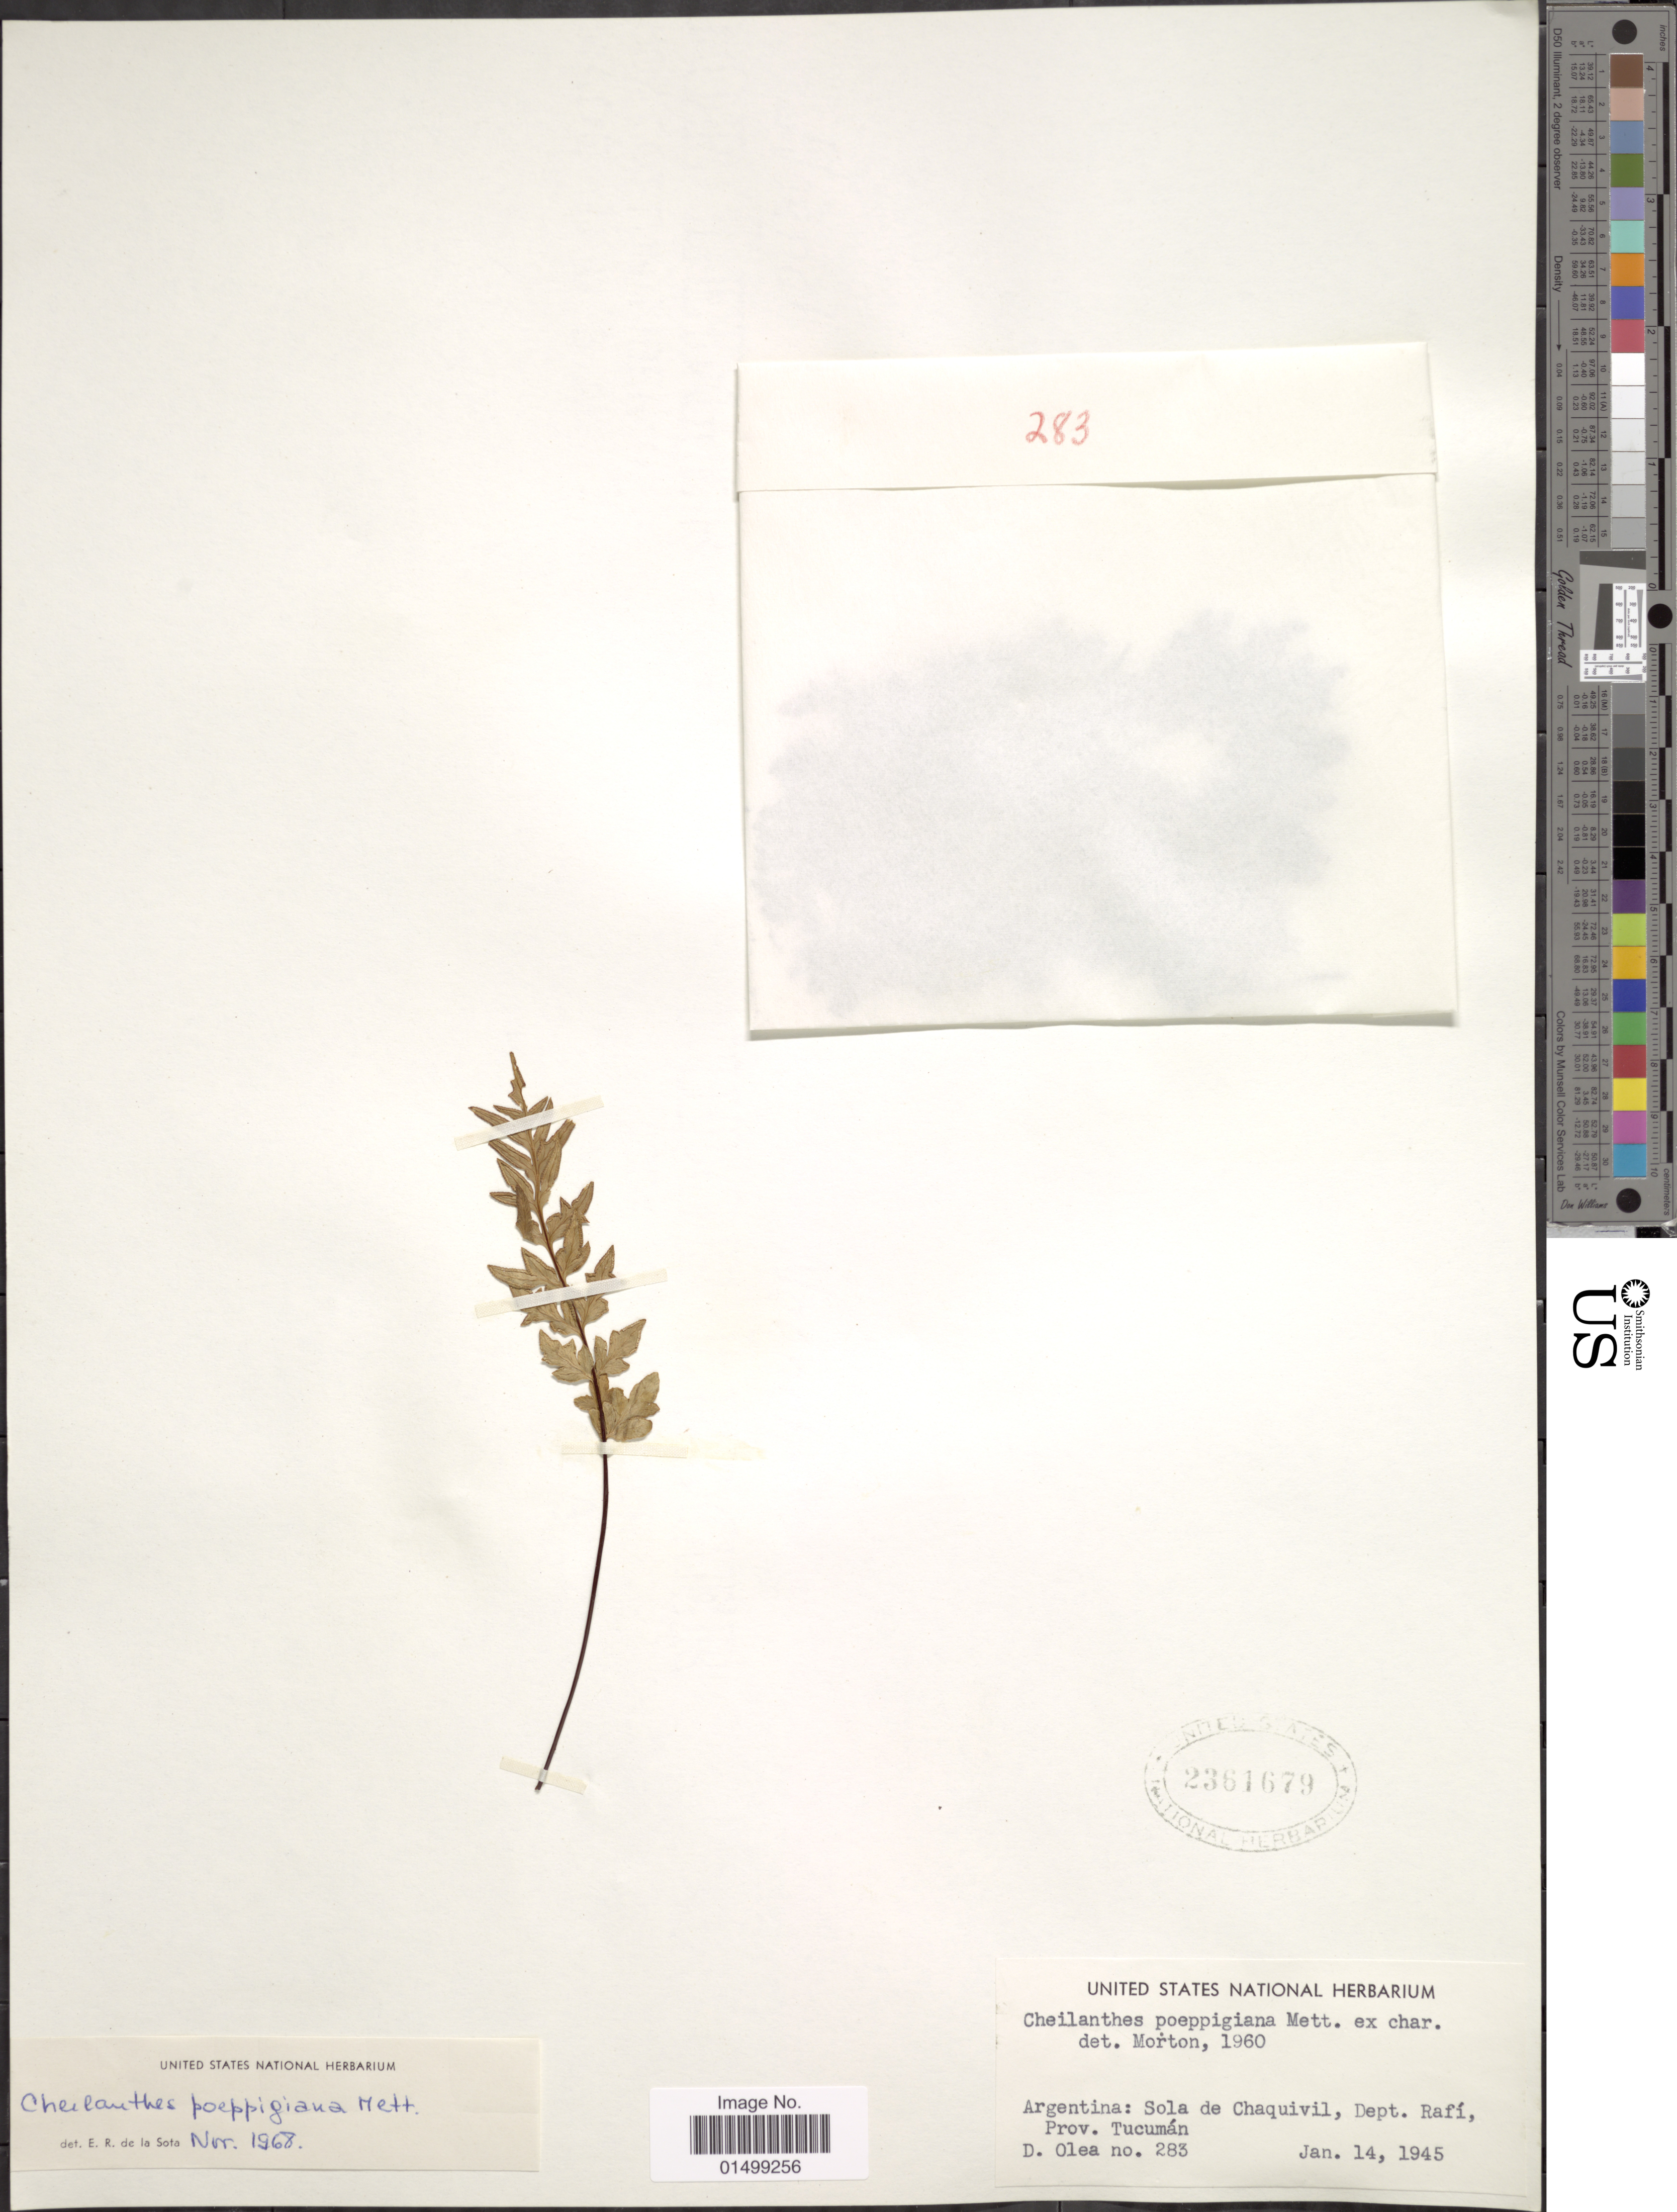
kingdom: Plantae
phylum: Tracheophyta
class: Polypodiopsida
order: Polypodiales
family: Pteridaceae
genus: Cheilanthes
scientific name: Cheilanthes poeppigiana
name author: Mett. ex Kuhn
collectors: D. Olea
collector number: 283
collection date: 1945-01-14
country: Argentina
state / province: Tucuman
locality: Sola de Chaquivil, Dept. Rafi.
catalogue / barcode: US 2361679